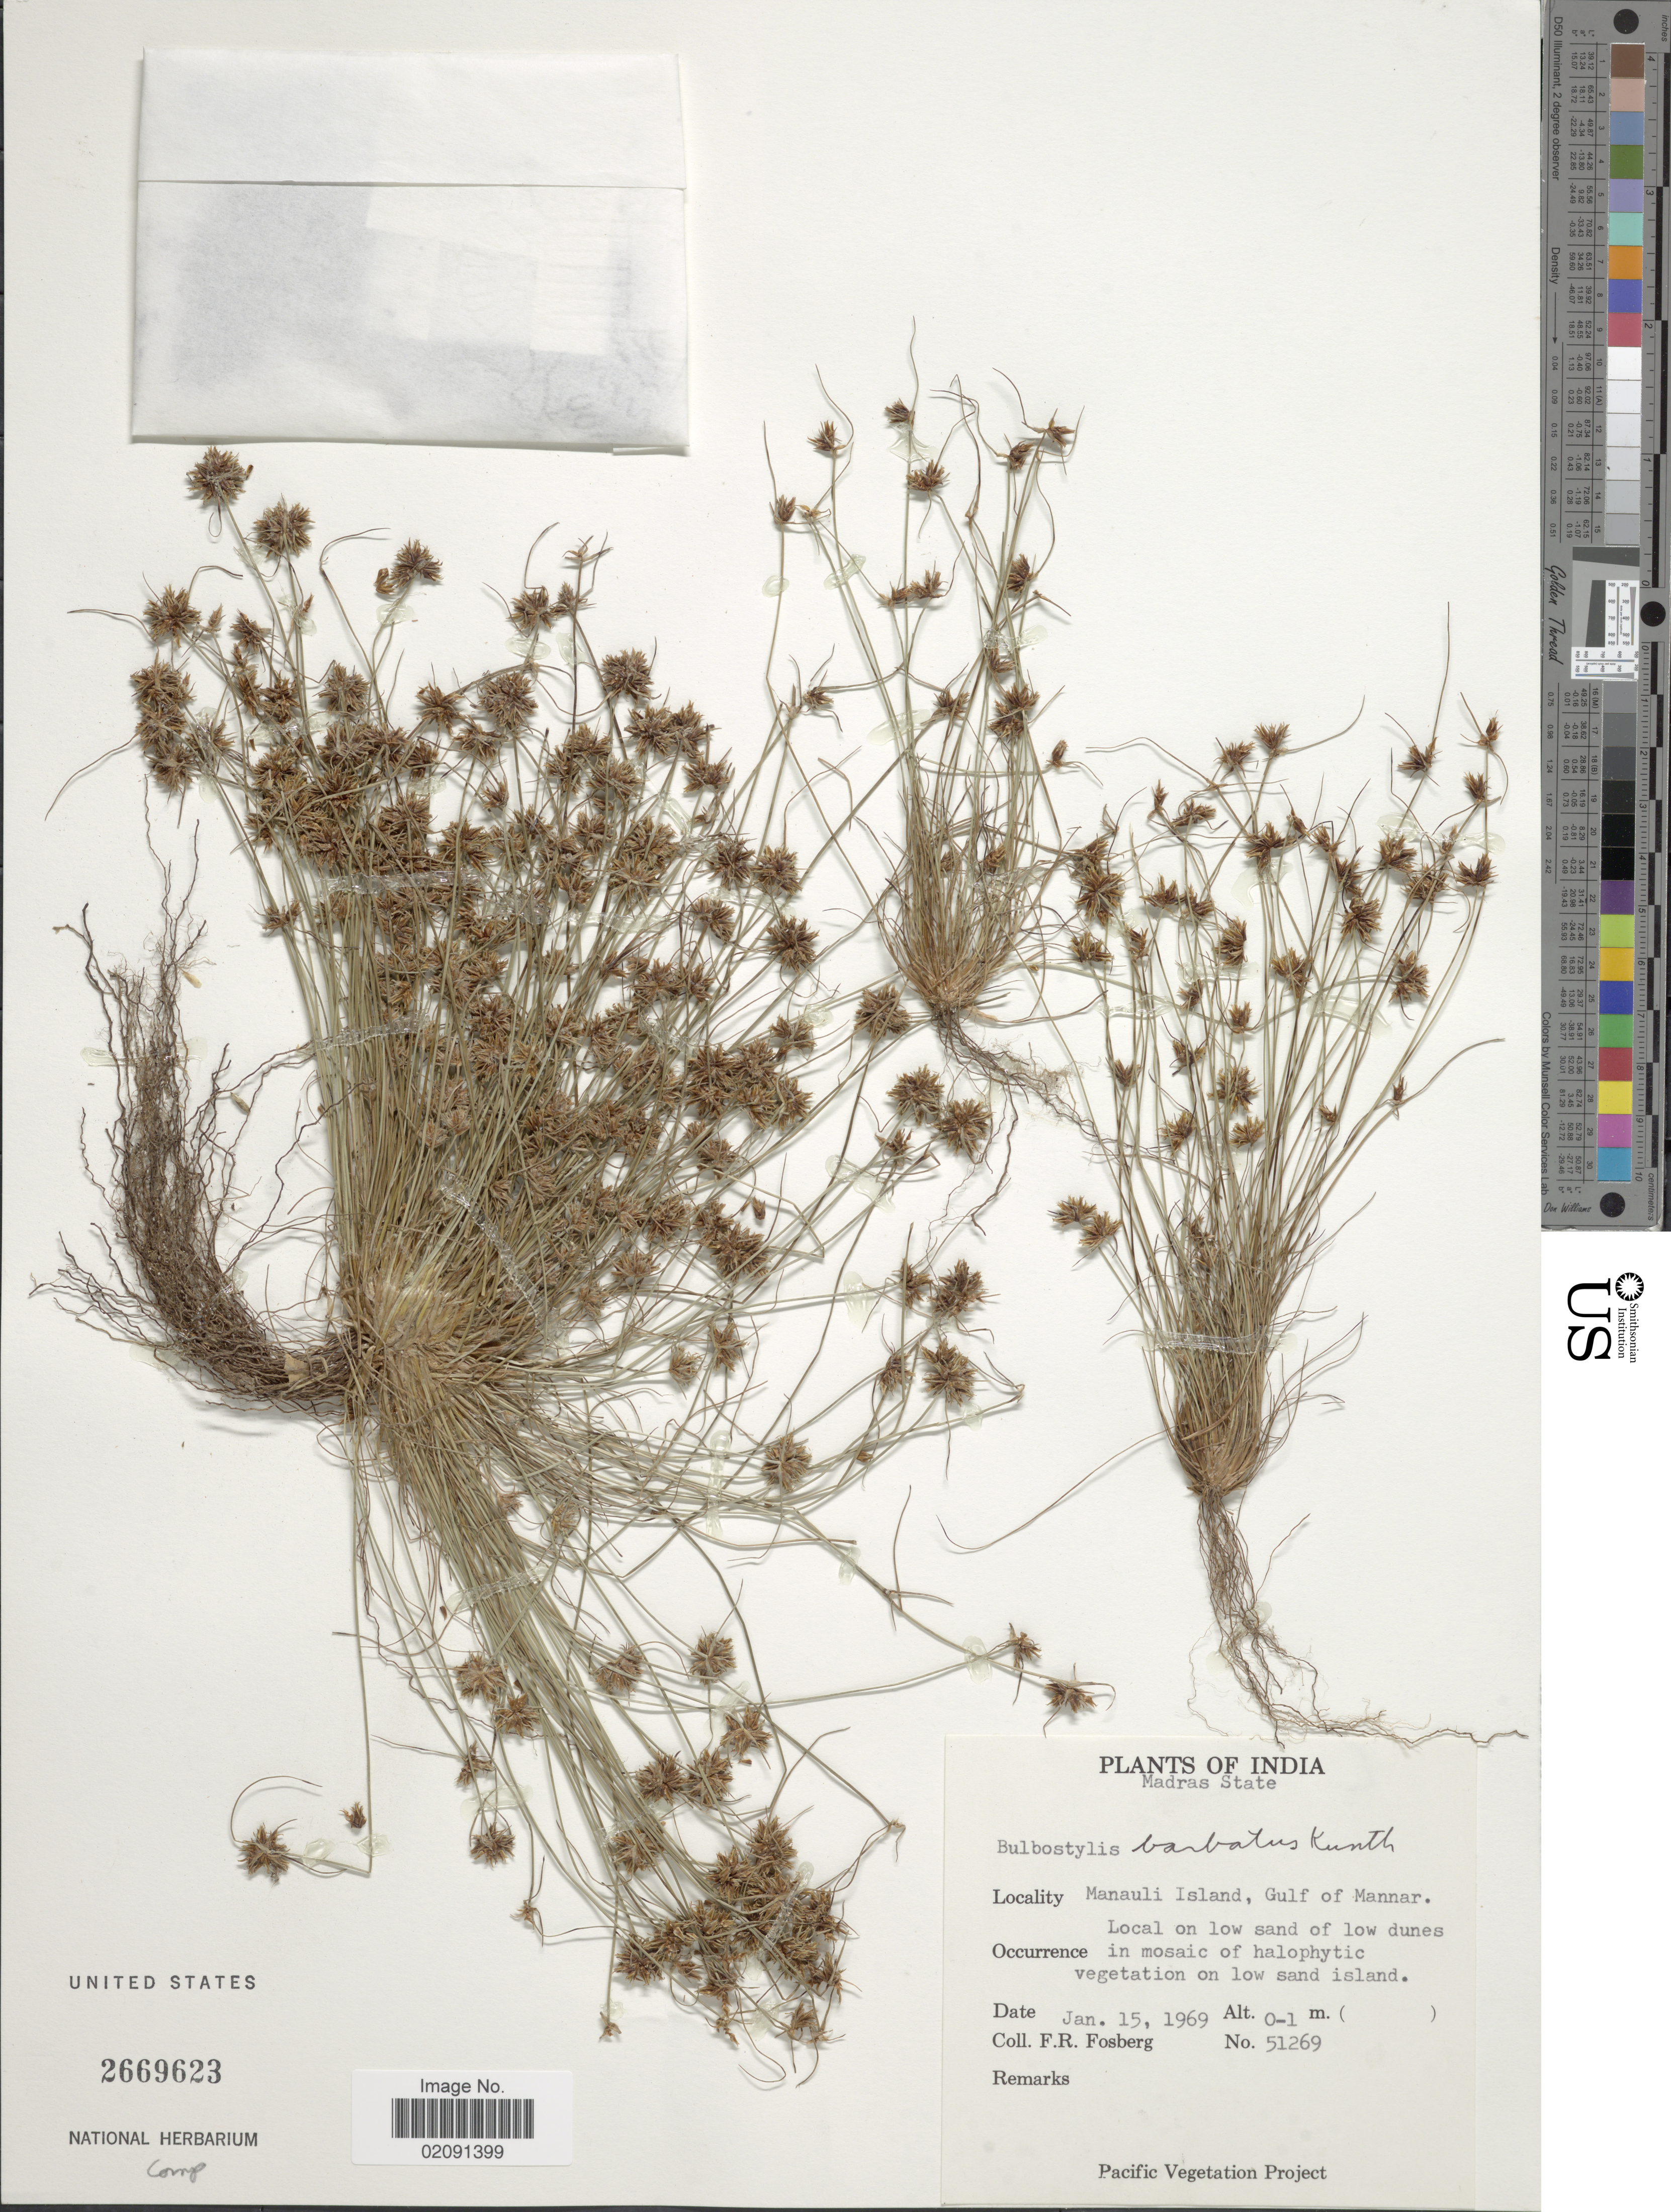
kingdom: Plantae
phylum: Tracheophyta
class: Liliopsida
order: Poales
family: Cyperaceae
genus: Bulbostylis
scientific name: Bulbostylis barbata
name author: (Rottb.) C.B. Clarke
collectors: F. R. Fosberg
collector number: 51269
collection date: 1969-01-15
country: India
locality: Madras State, Manauli Island, Gulf of Mannar, local on low sand of low dunes.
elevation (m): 0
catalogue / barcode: US 2669623